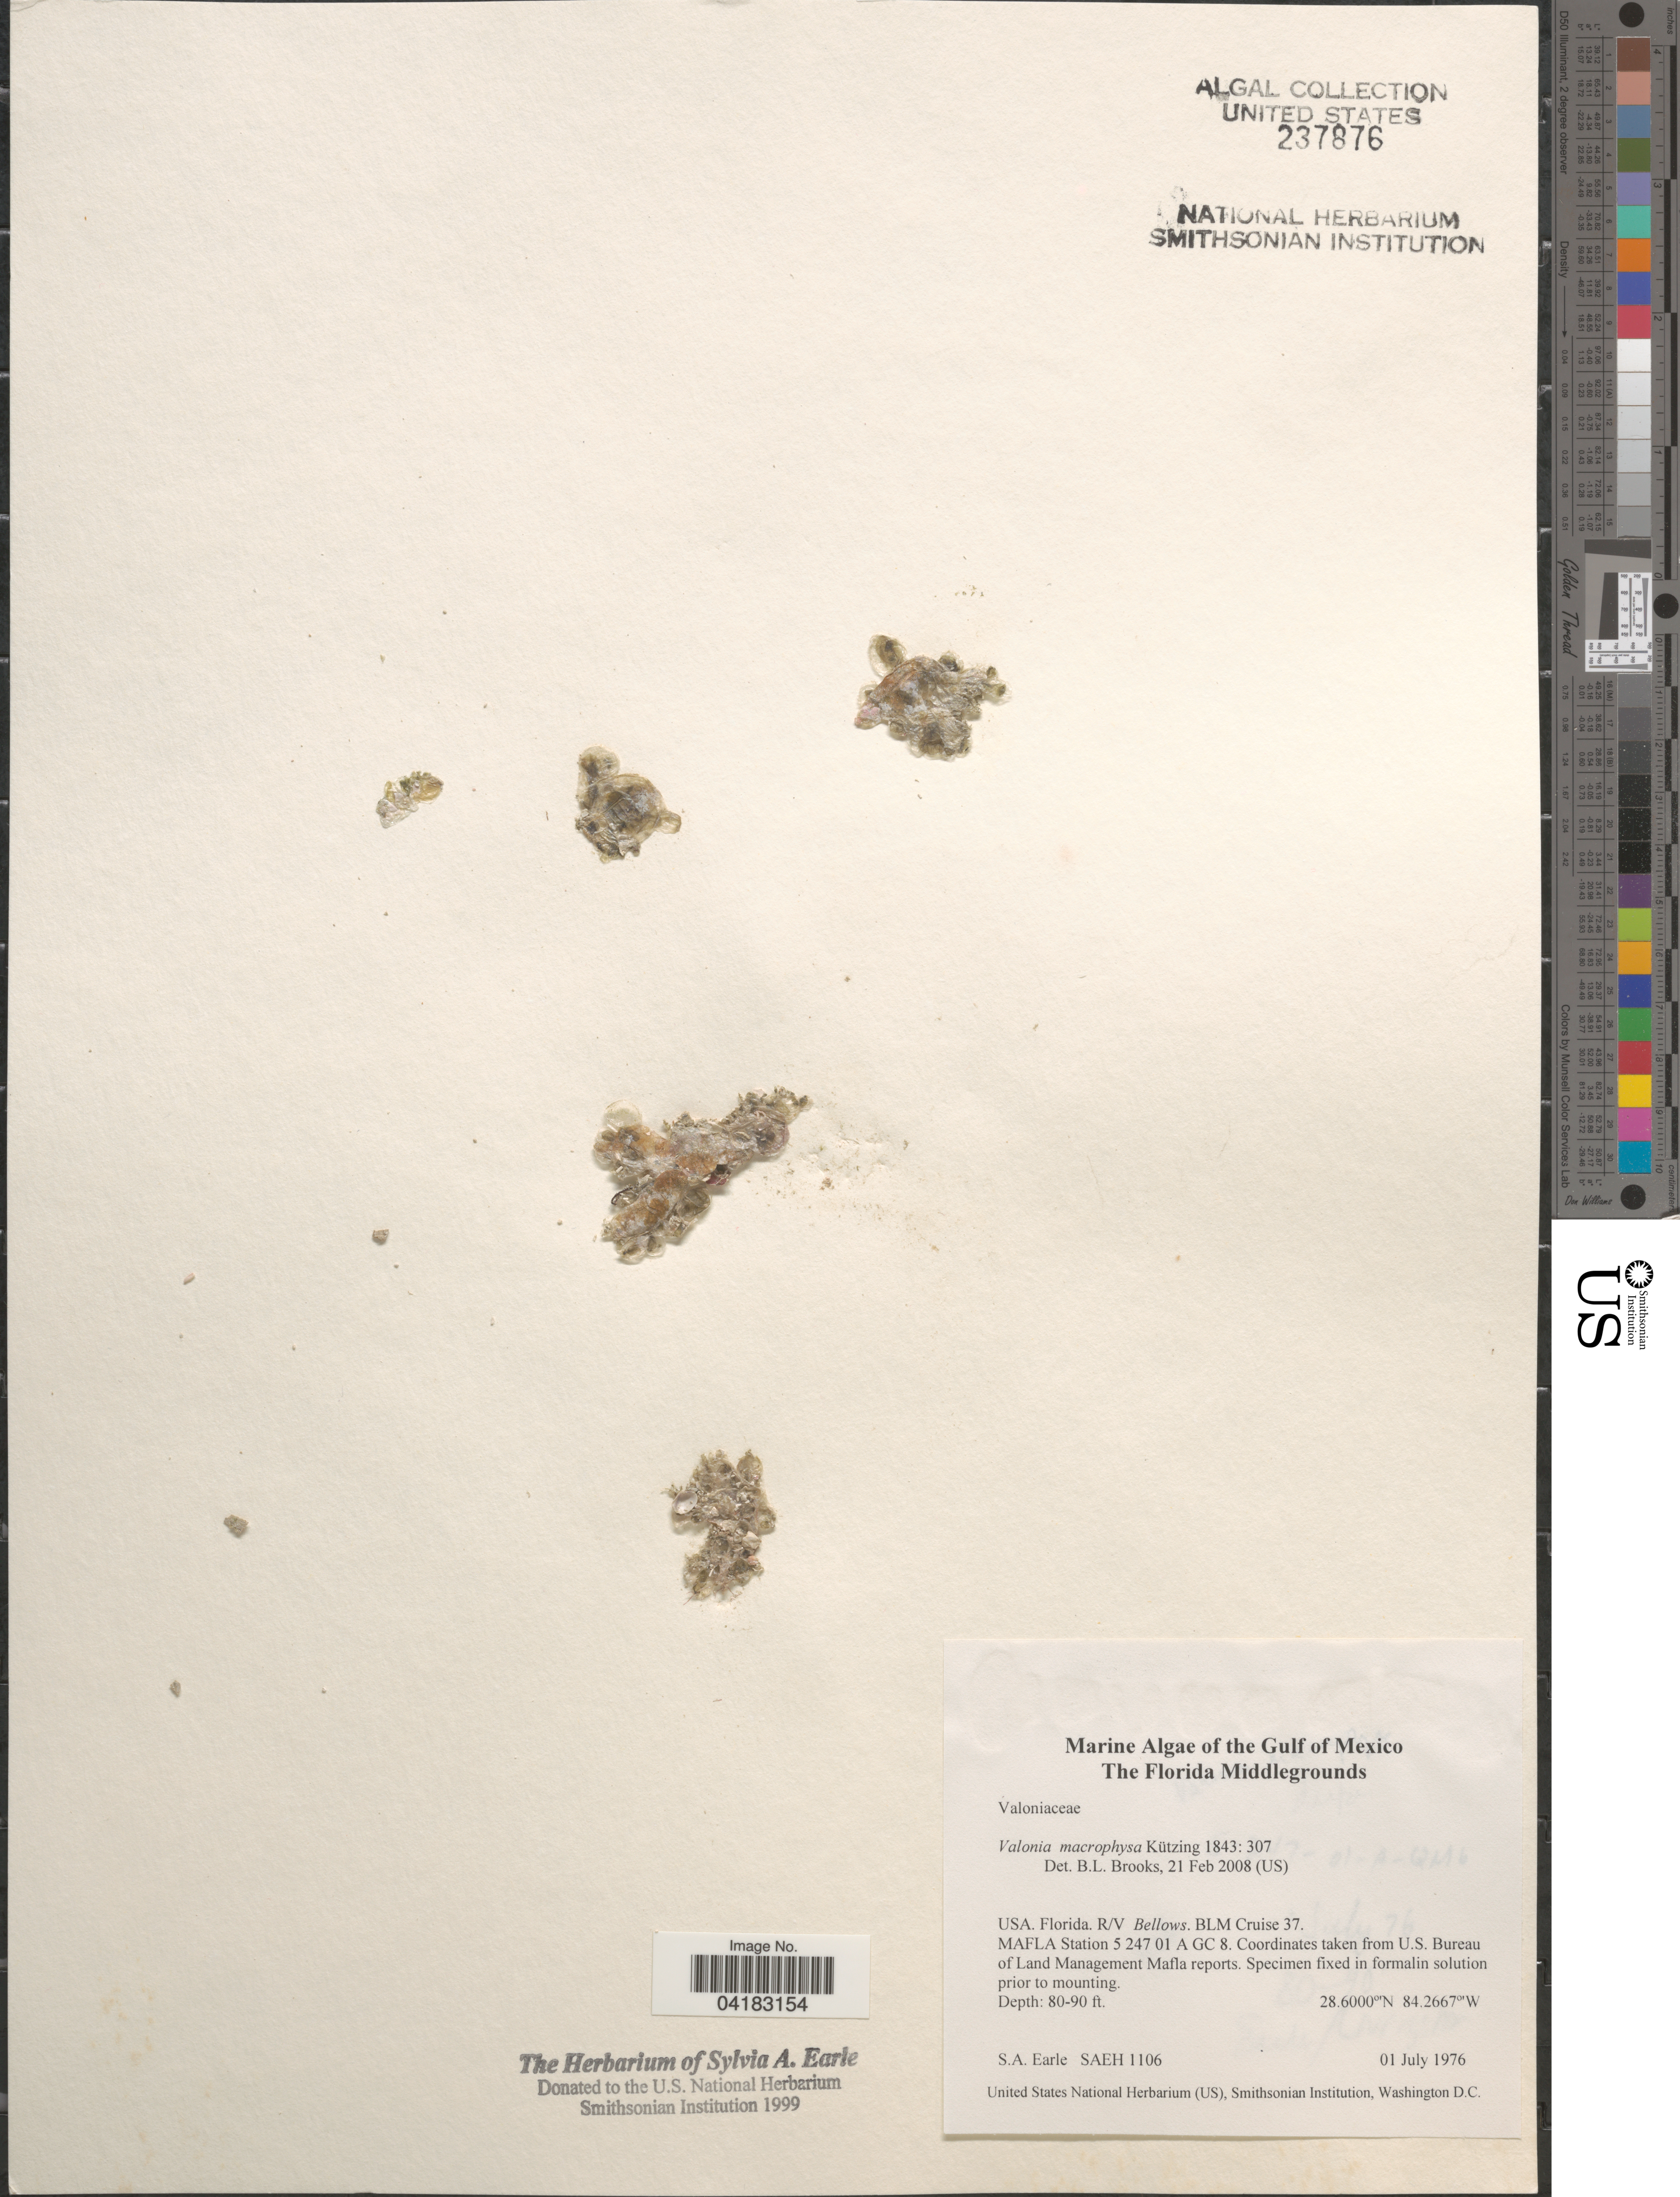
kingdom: Plantae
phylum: Chlorophyta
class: Ulvophyceae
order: Siphonocladales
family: Valoniaceae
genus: Valonia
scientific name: Valonia macrophysa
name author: Kütz.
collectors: S. A. Earle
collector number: SAEH1106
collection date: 1976-07-01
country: United States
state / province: Florida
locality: Gulf of Mexico. The Florida Middlegrounds. R/V Bellows. BLM Cruise 37. MAFLA Station 5 247 01 A GC 8.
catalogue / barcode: US 237876